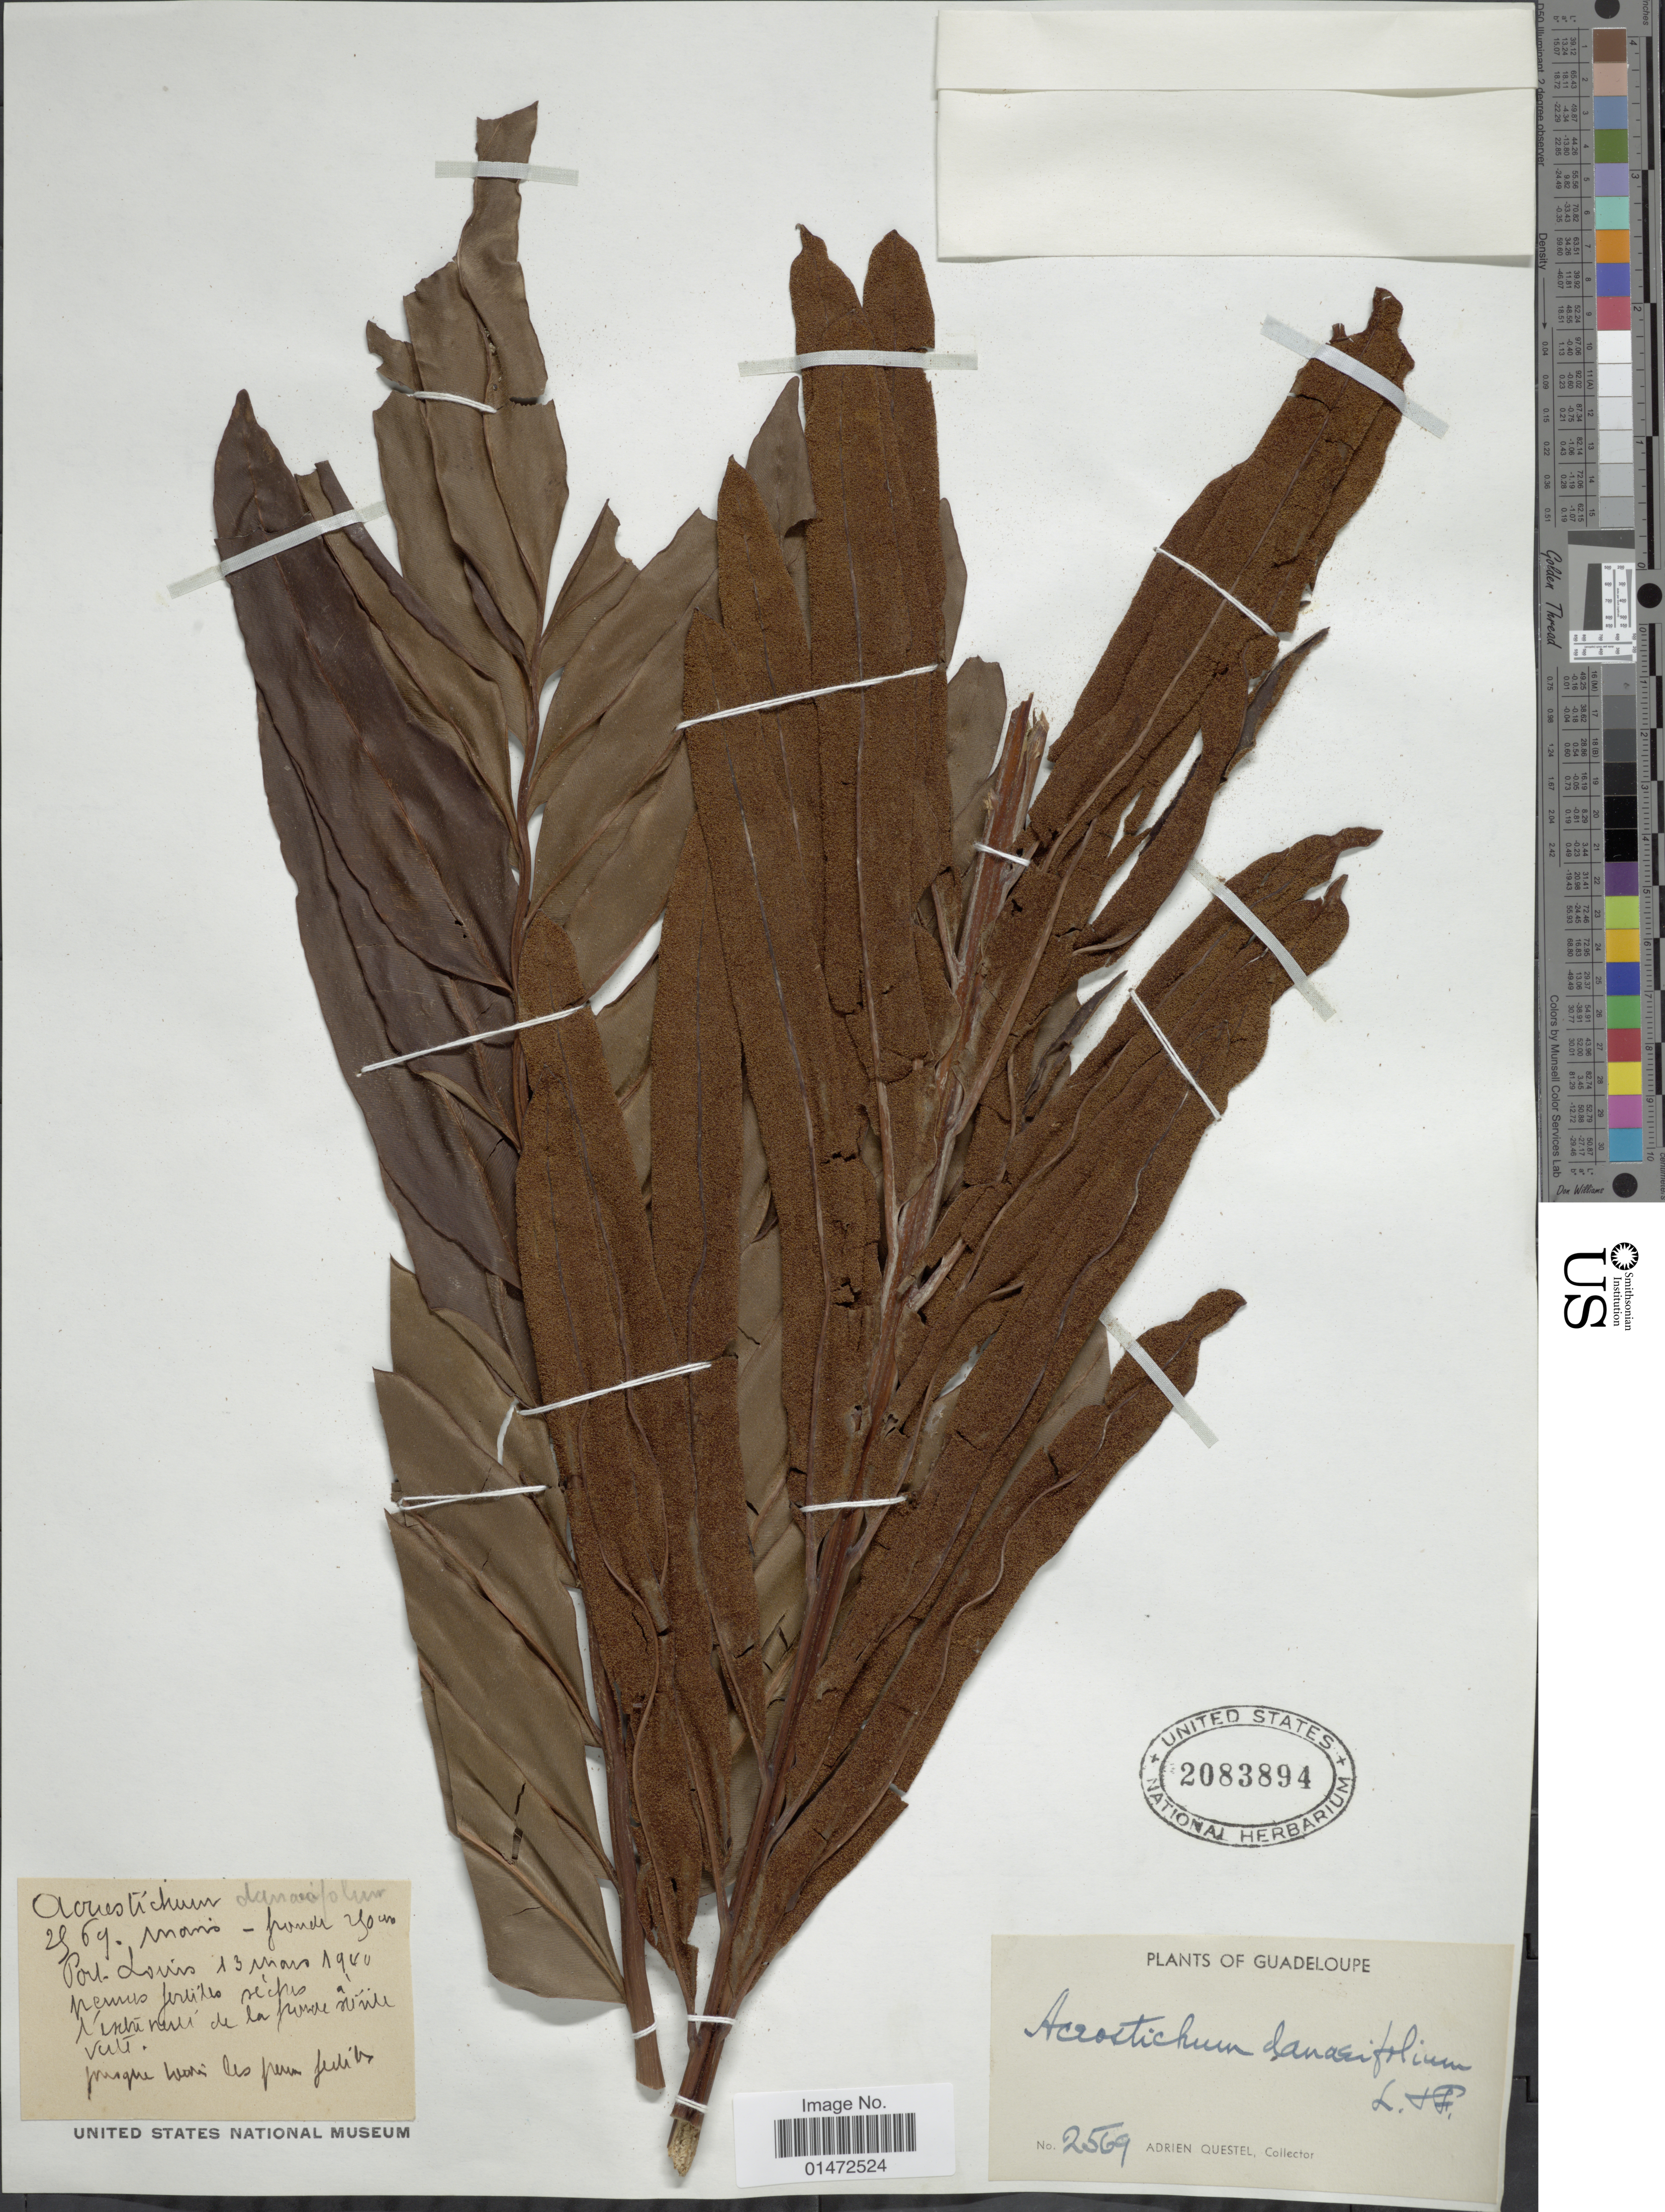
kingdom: Plantae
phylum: Tracheophyta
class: Polypodiopsida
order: Polypodiales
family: Pteridaceae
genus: Acrostichum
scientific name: Acrostichum danaeifolium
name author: Langsd. & Fisch.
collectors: A. Questel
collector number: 2569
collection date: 1940-03-13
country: Guadeloupe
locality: Port Louis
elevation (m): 250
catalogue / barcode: US 2083894